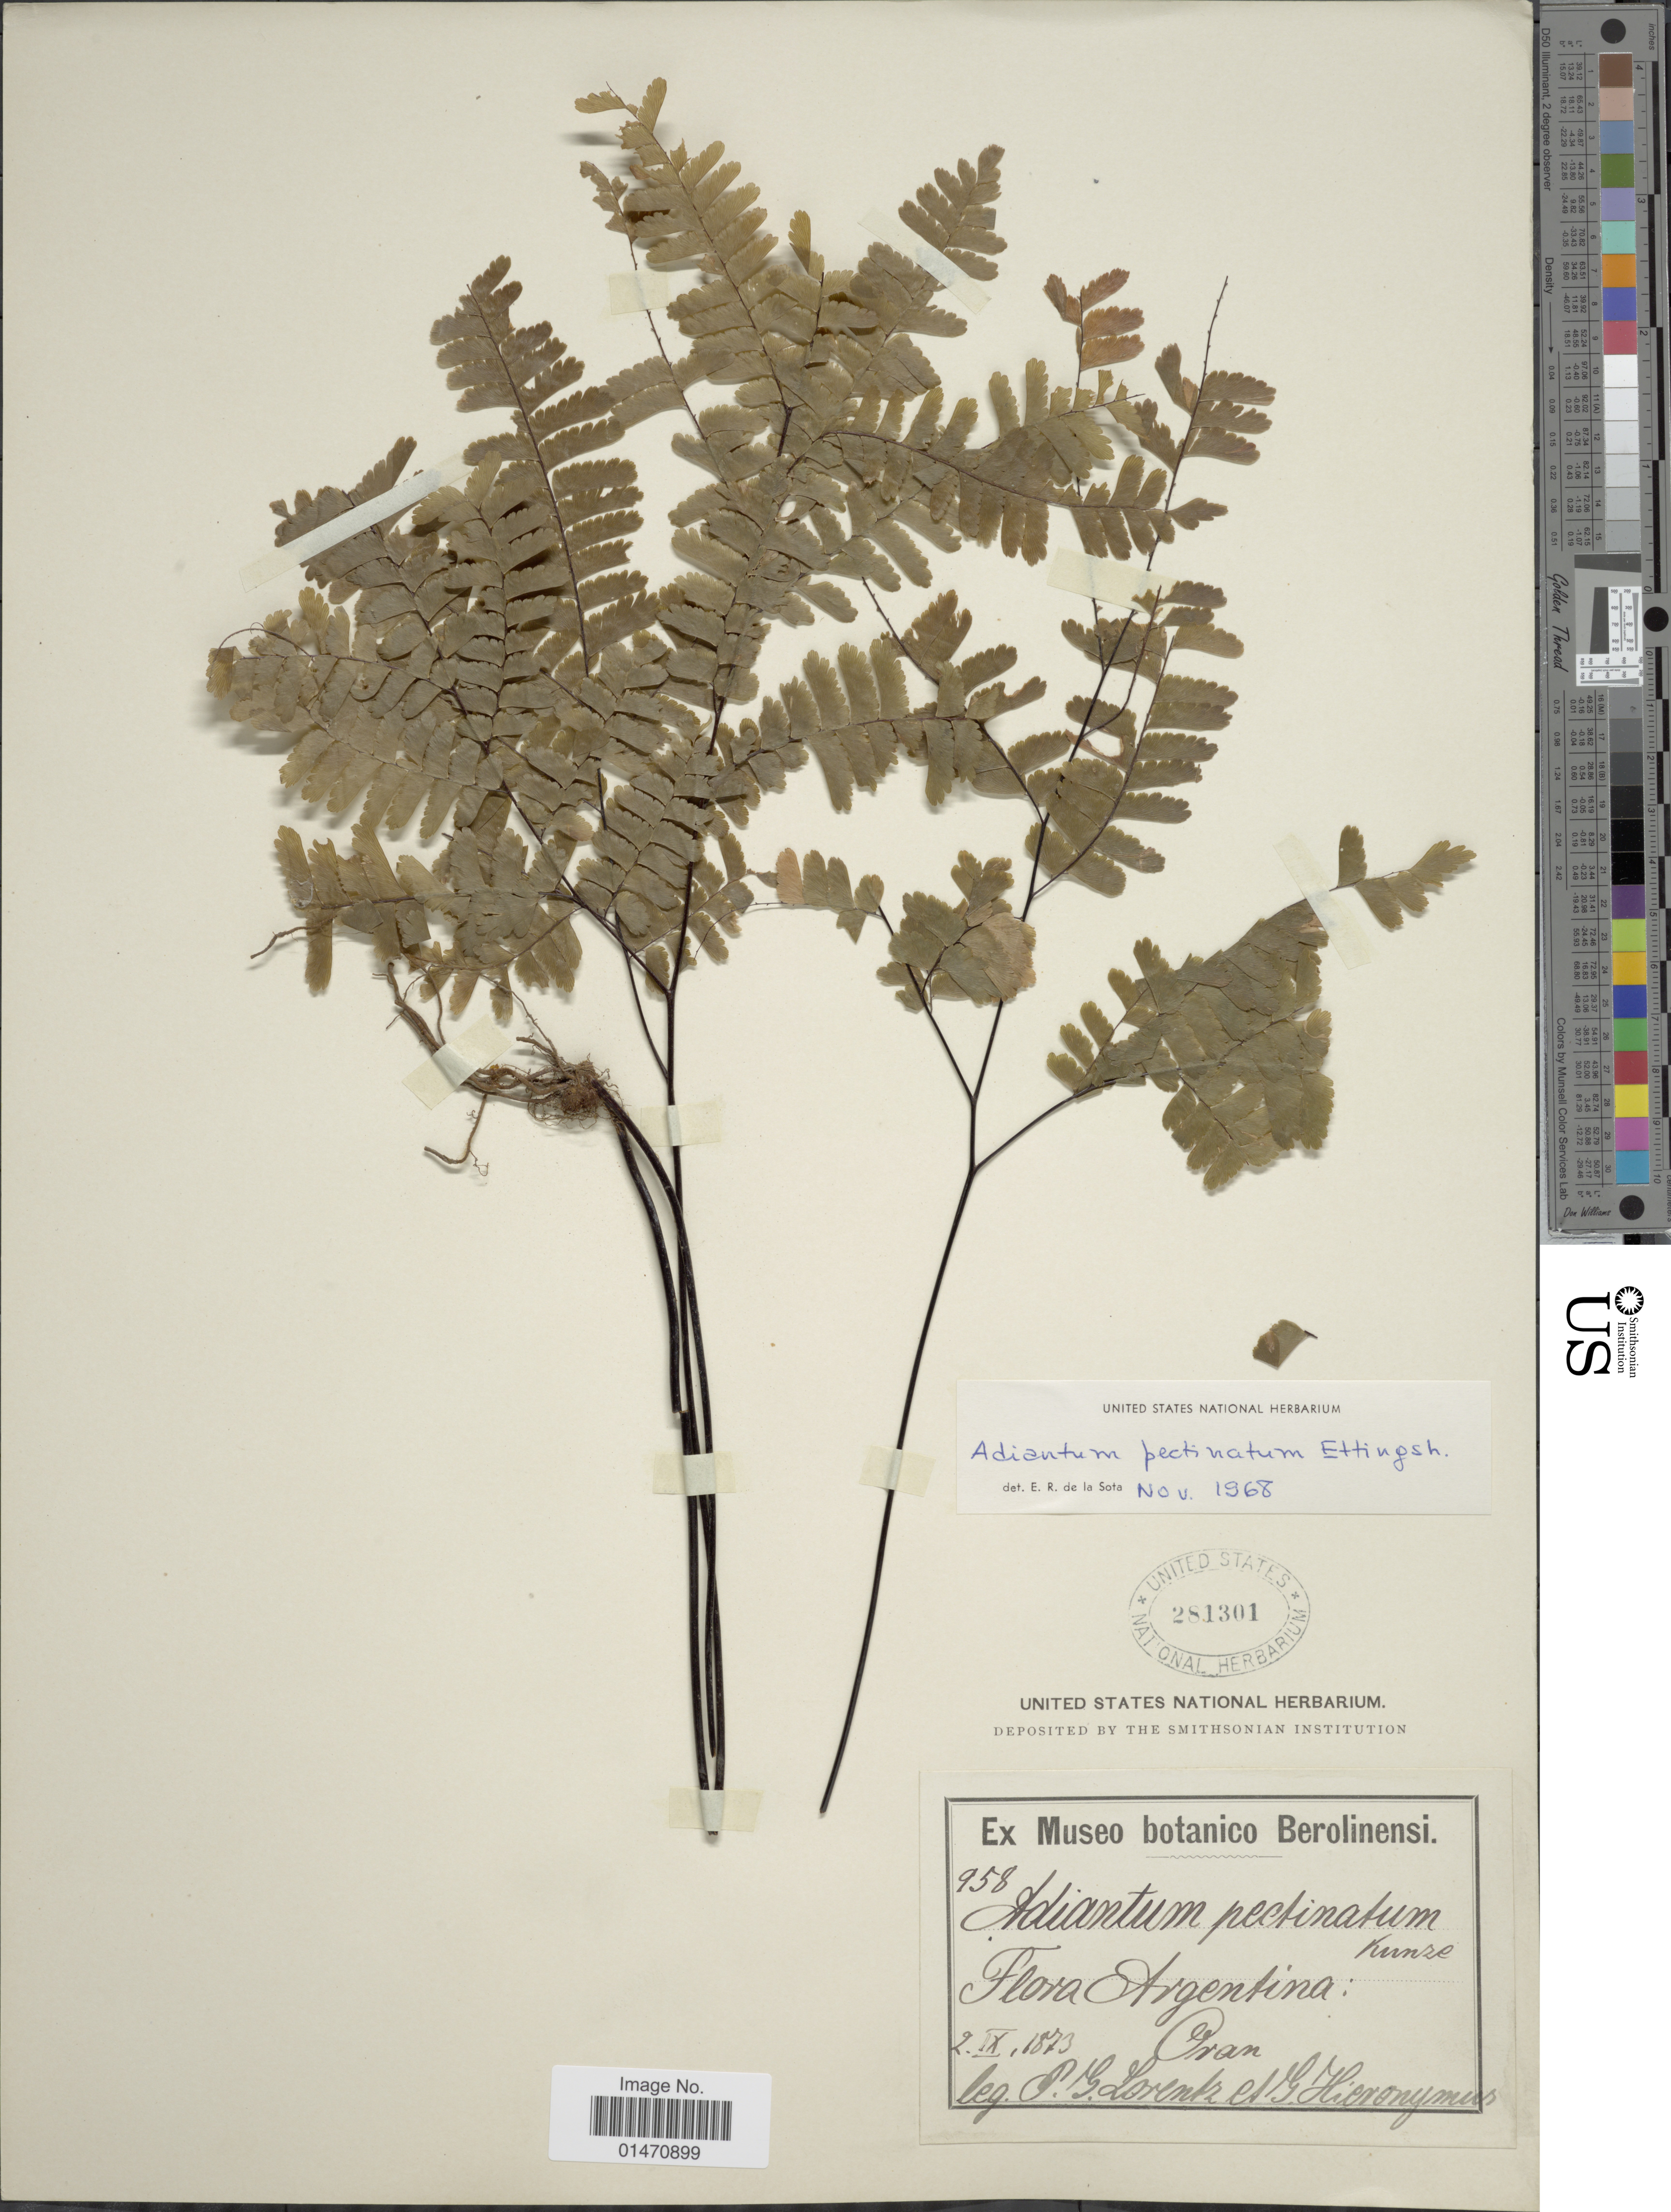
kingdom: Plantae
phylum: Tracheophyta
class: Polypodiopsida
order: Polypodiales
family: Pteridaceae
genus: Adiantum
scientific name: Adiantum pectinatum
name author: Kunze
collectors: P. G. Lorentz & G. H. Hieronymus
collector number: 958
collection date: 1873-09-02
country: Argentina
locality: Oran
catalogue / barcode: US 281301